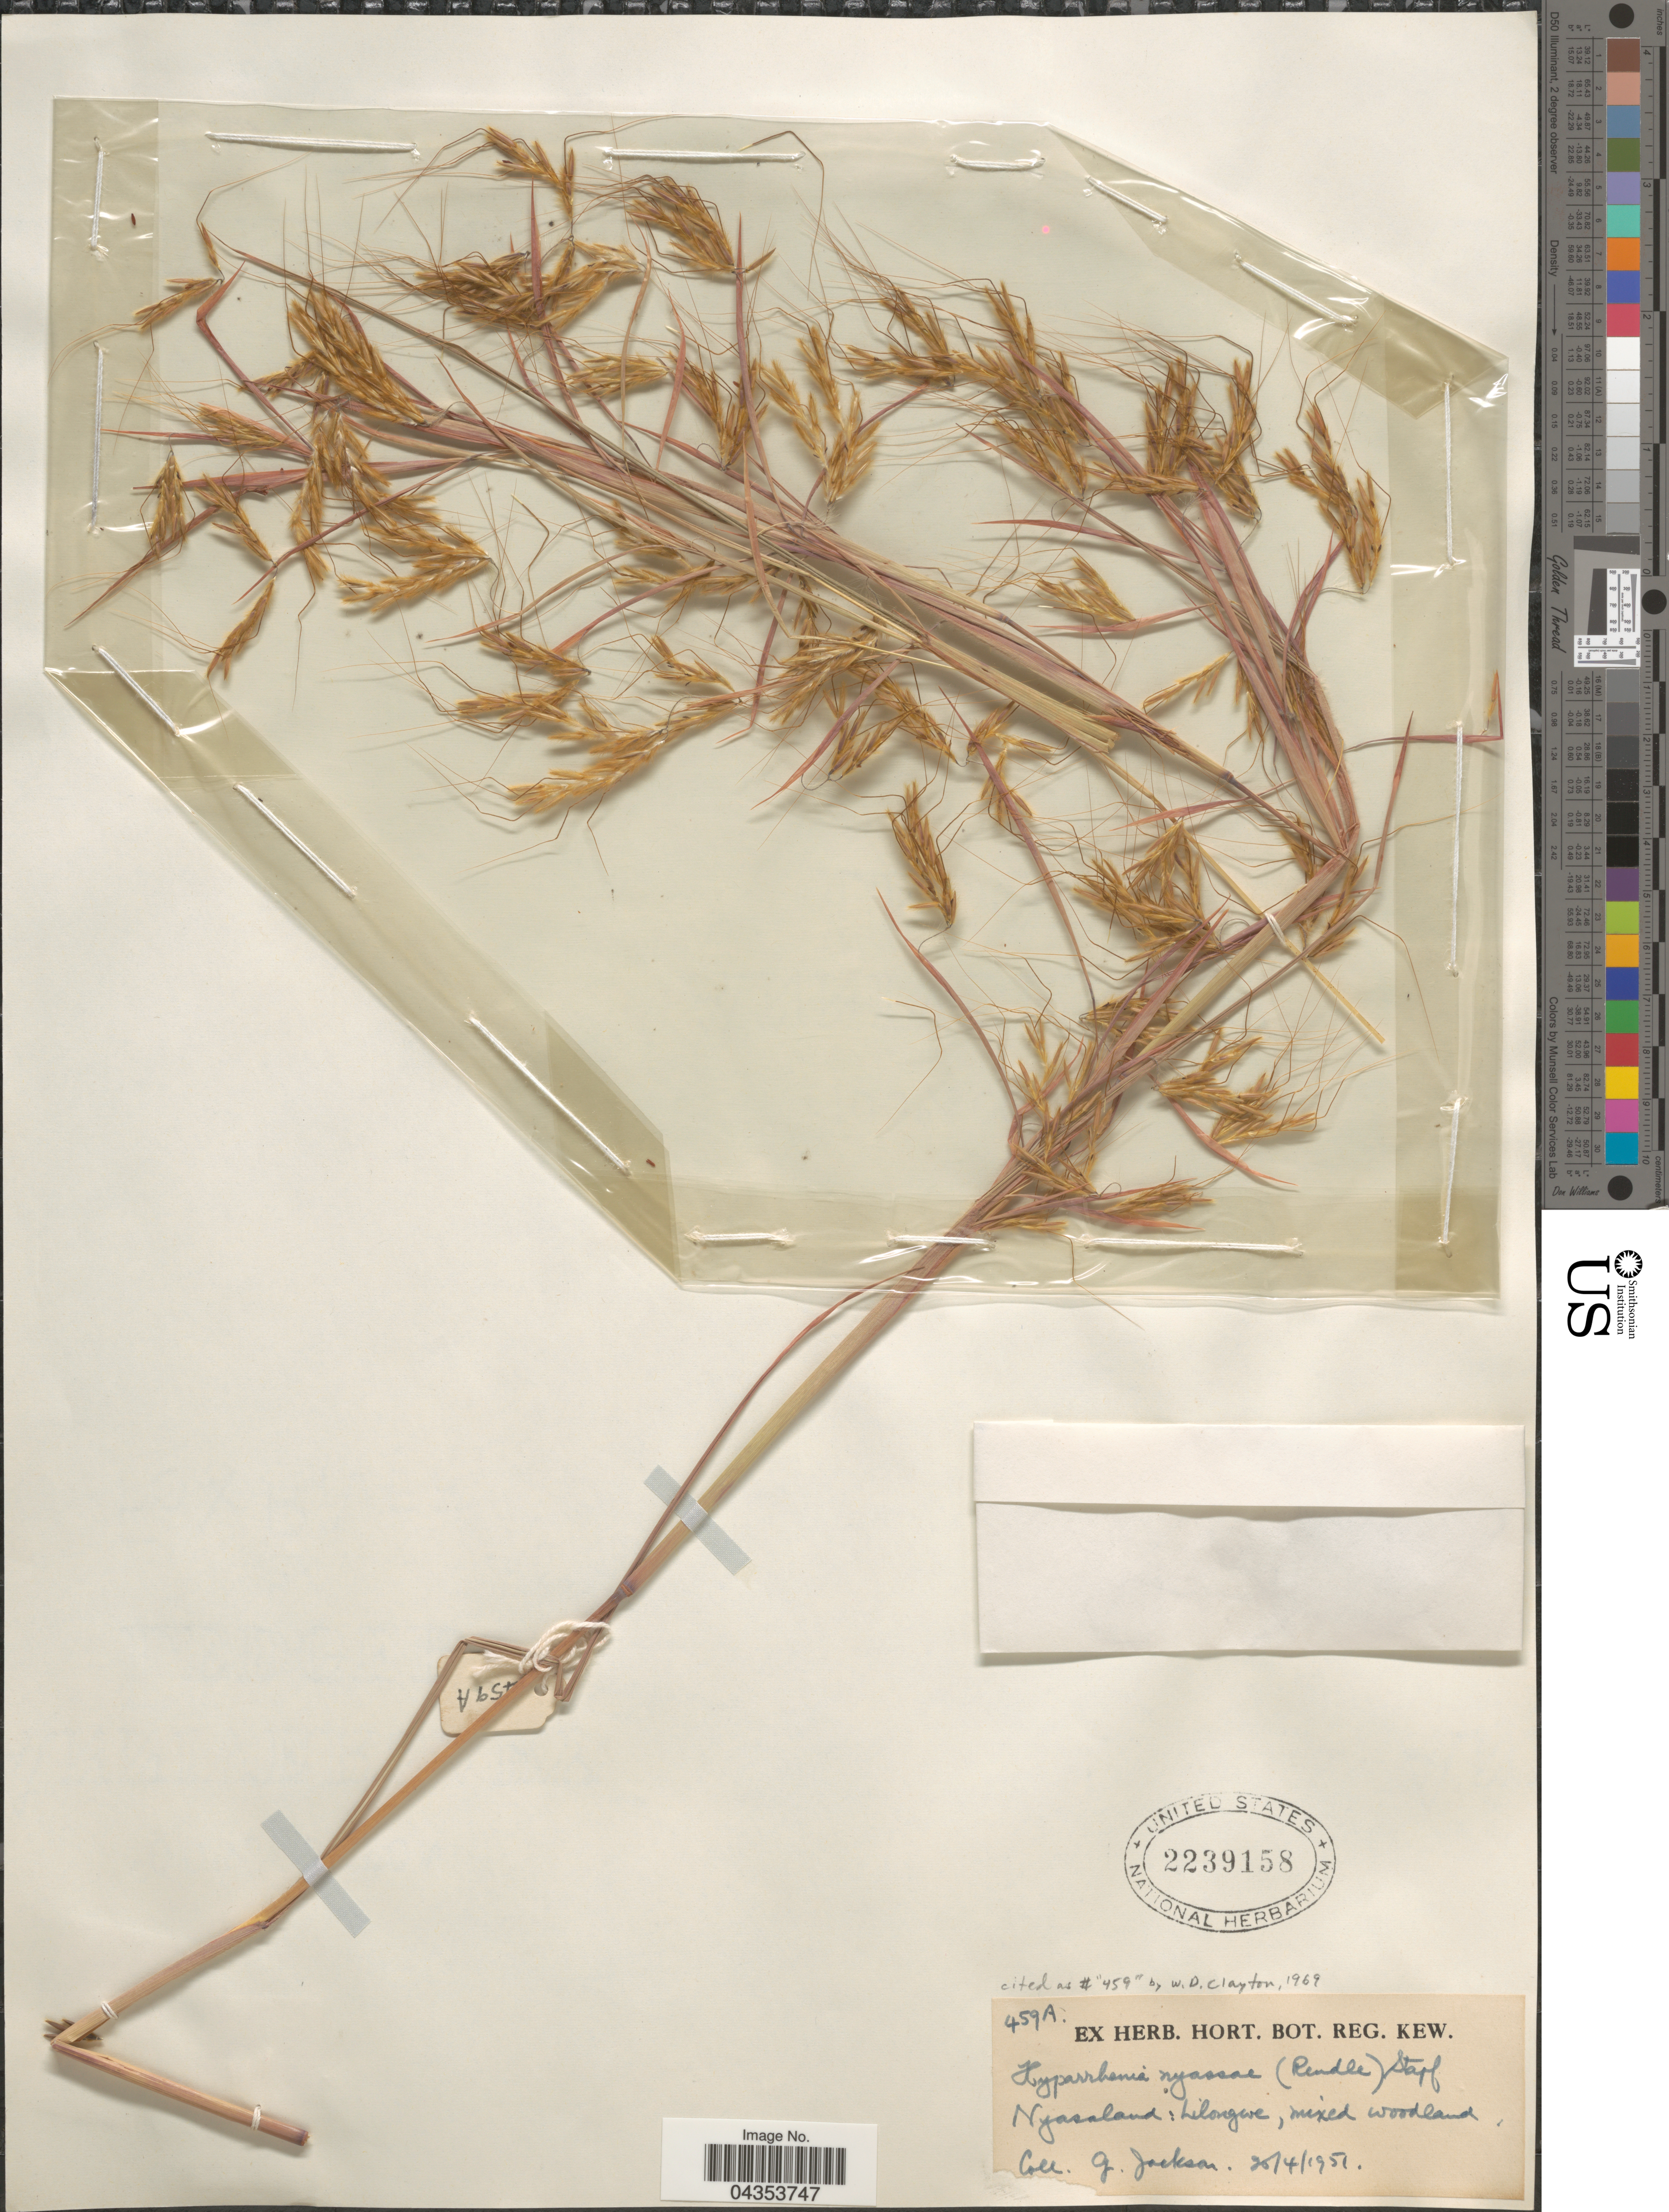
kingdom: Plantae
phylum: Tracheophyta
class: Liliopsida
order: Poales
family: Poaceae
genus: Hyparrhenia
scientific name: Hyparrhenia nyassae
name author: (Rendle) Stapf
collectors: G. Jackson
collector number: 459A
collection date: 1951-04-25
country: Malawi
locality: Nyasaland: Lilongwe, mixed woodland.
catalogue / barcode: US 2239158